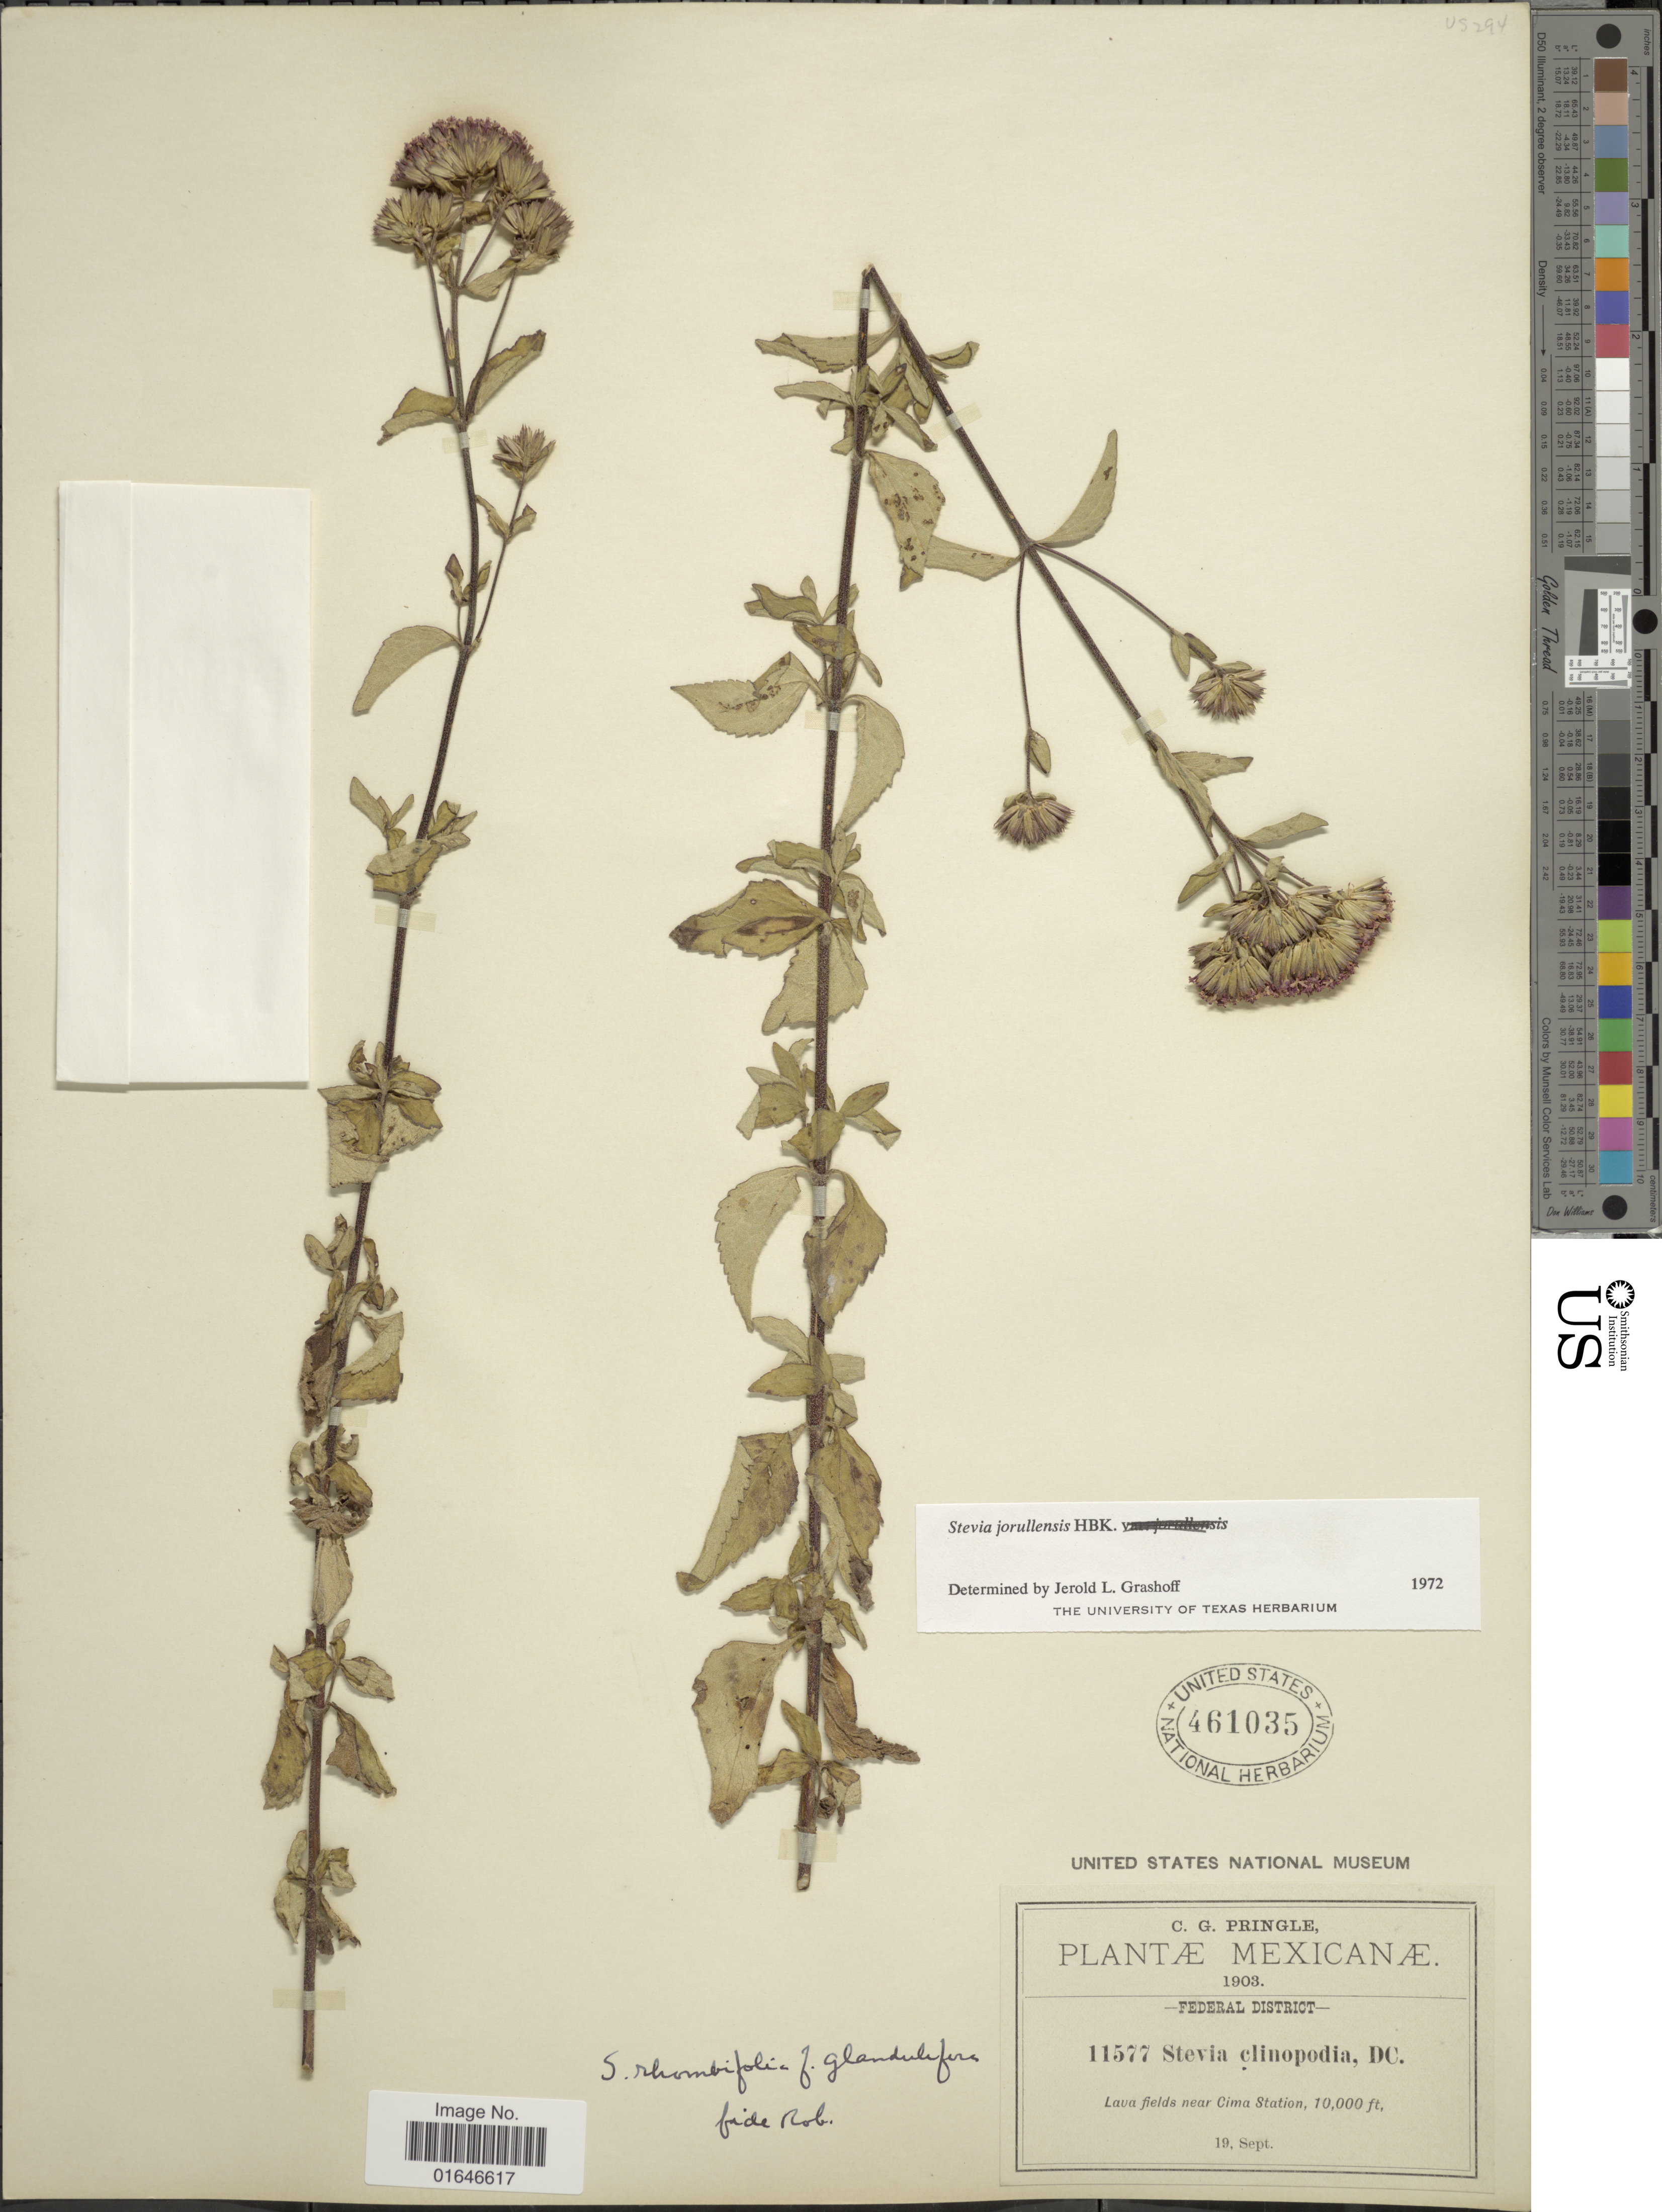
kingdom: Plantae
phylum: Tracheophyta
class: Magnoliopsida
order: Asterales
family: Asteraceae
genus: Stevia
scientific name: Stevia jorullensis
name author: Kunth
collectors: C. Prinlge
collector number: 11577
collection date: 1903-09-19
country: Mexico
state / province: Distrito Federal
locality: Federal District, Lava fields near Cima station.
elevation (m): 3048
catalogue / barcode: US 461035